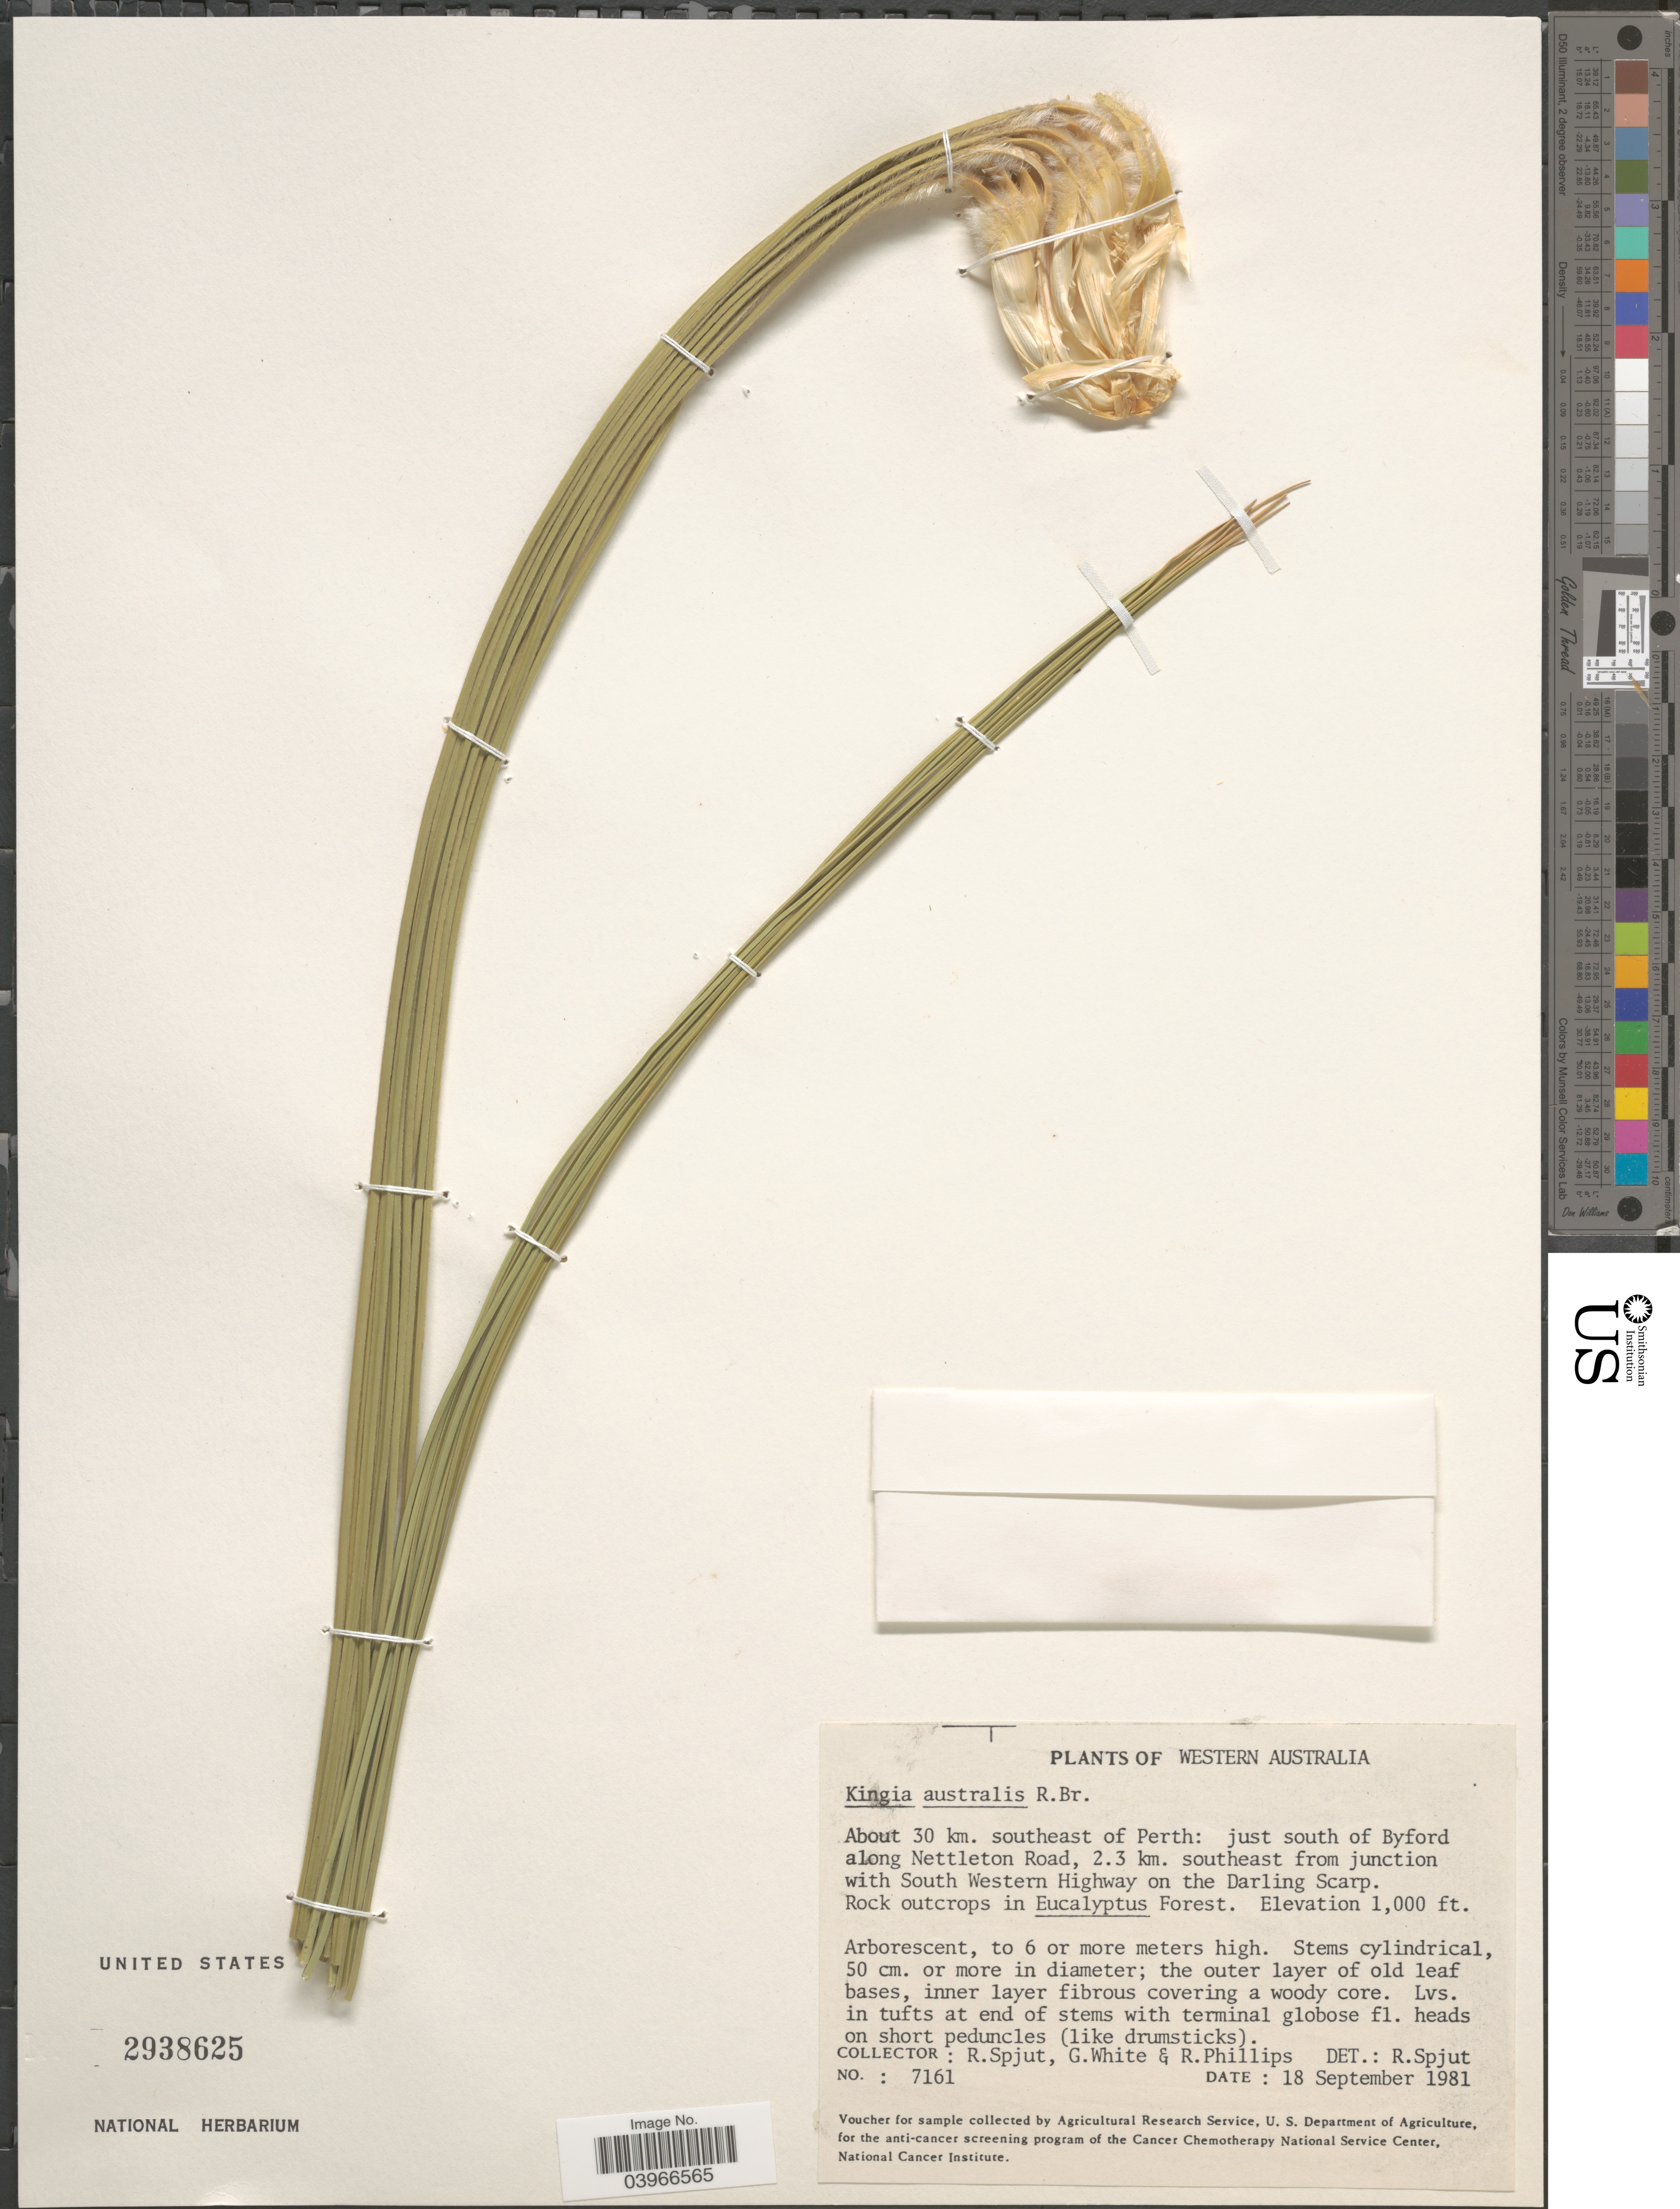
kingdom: Plantae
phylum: Tracheophyta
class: Liliopsida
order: Arecales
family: Dasypogonaceae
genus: Kingia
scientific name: Kingia sp.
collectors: R. Spjut, G. White & R. Phillips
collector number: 7161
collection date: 1981-09-18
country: Australia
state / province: Western Australia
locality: About 30 km. southeast of Perth: just south of Byford along Nettleton Road, 2.3 km. southeast from junction with South Western Highway on the Darling Scarp.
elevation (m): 305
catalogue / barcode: US 2938625